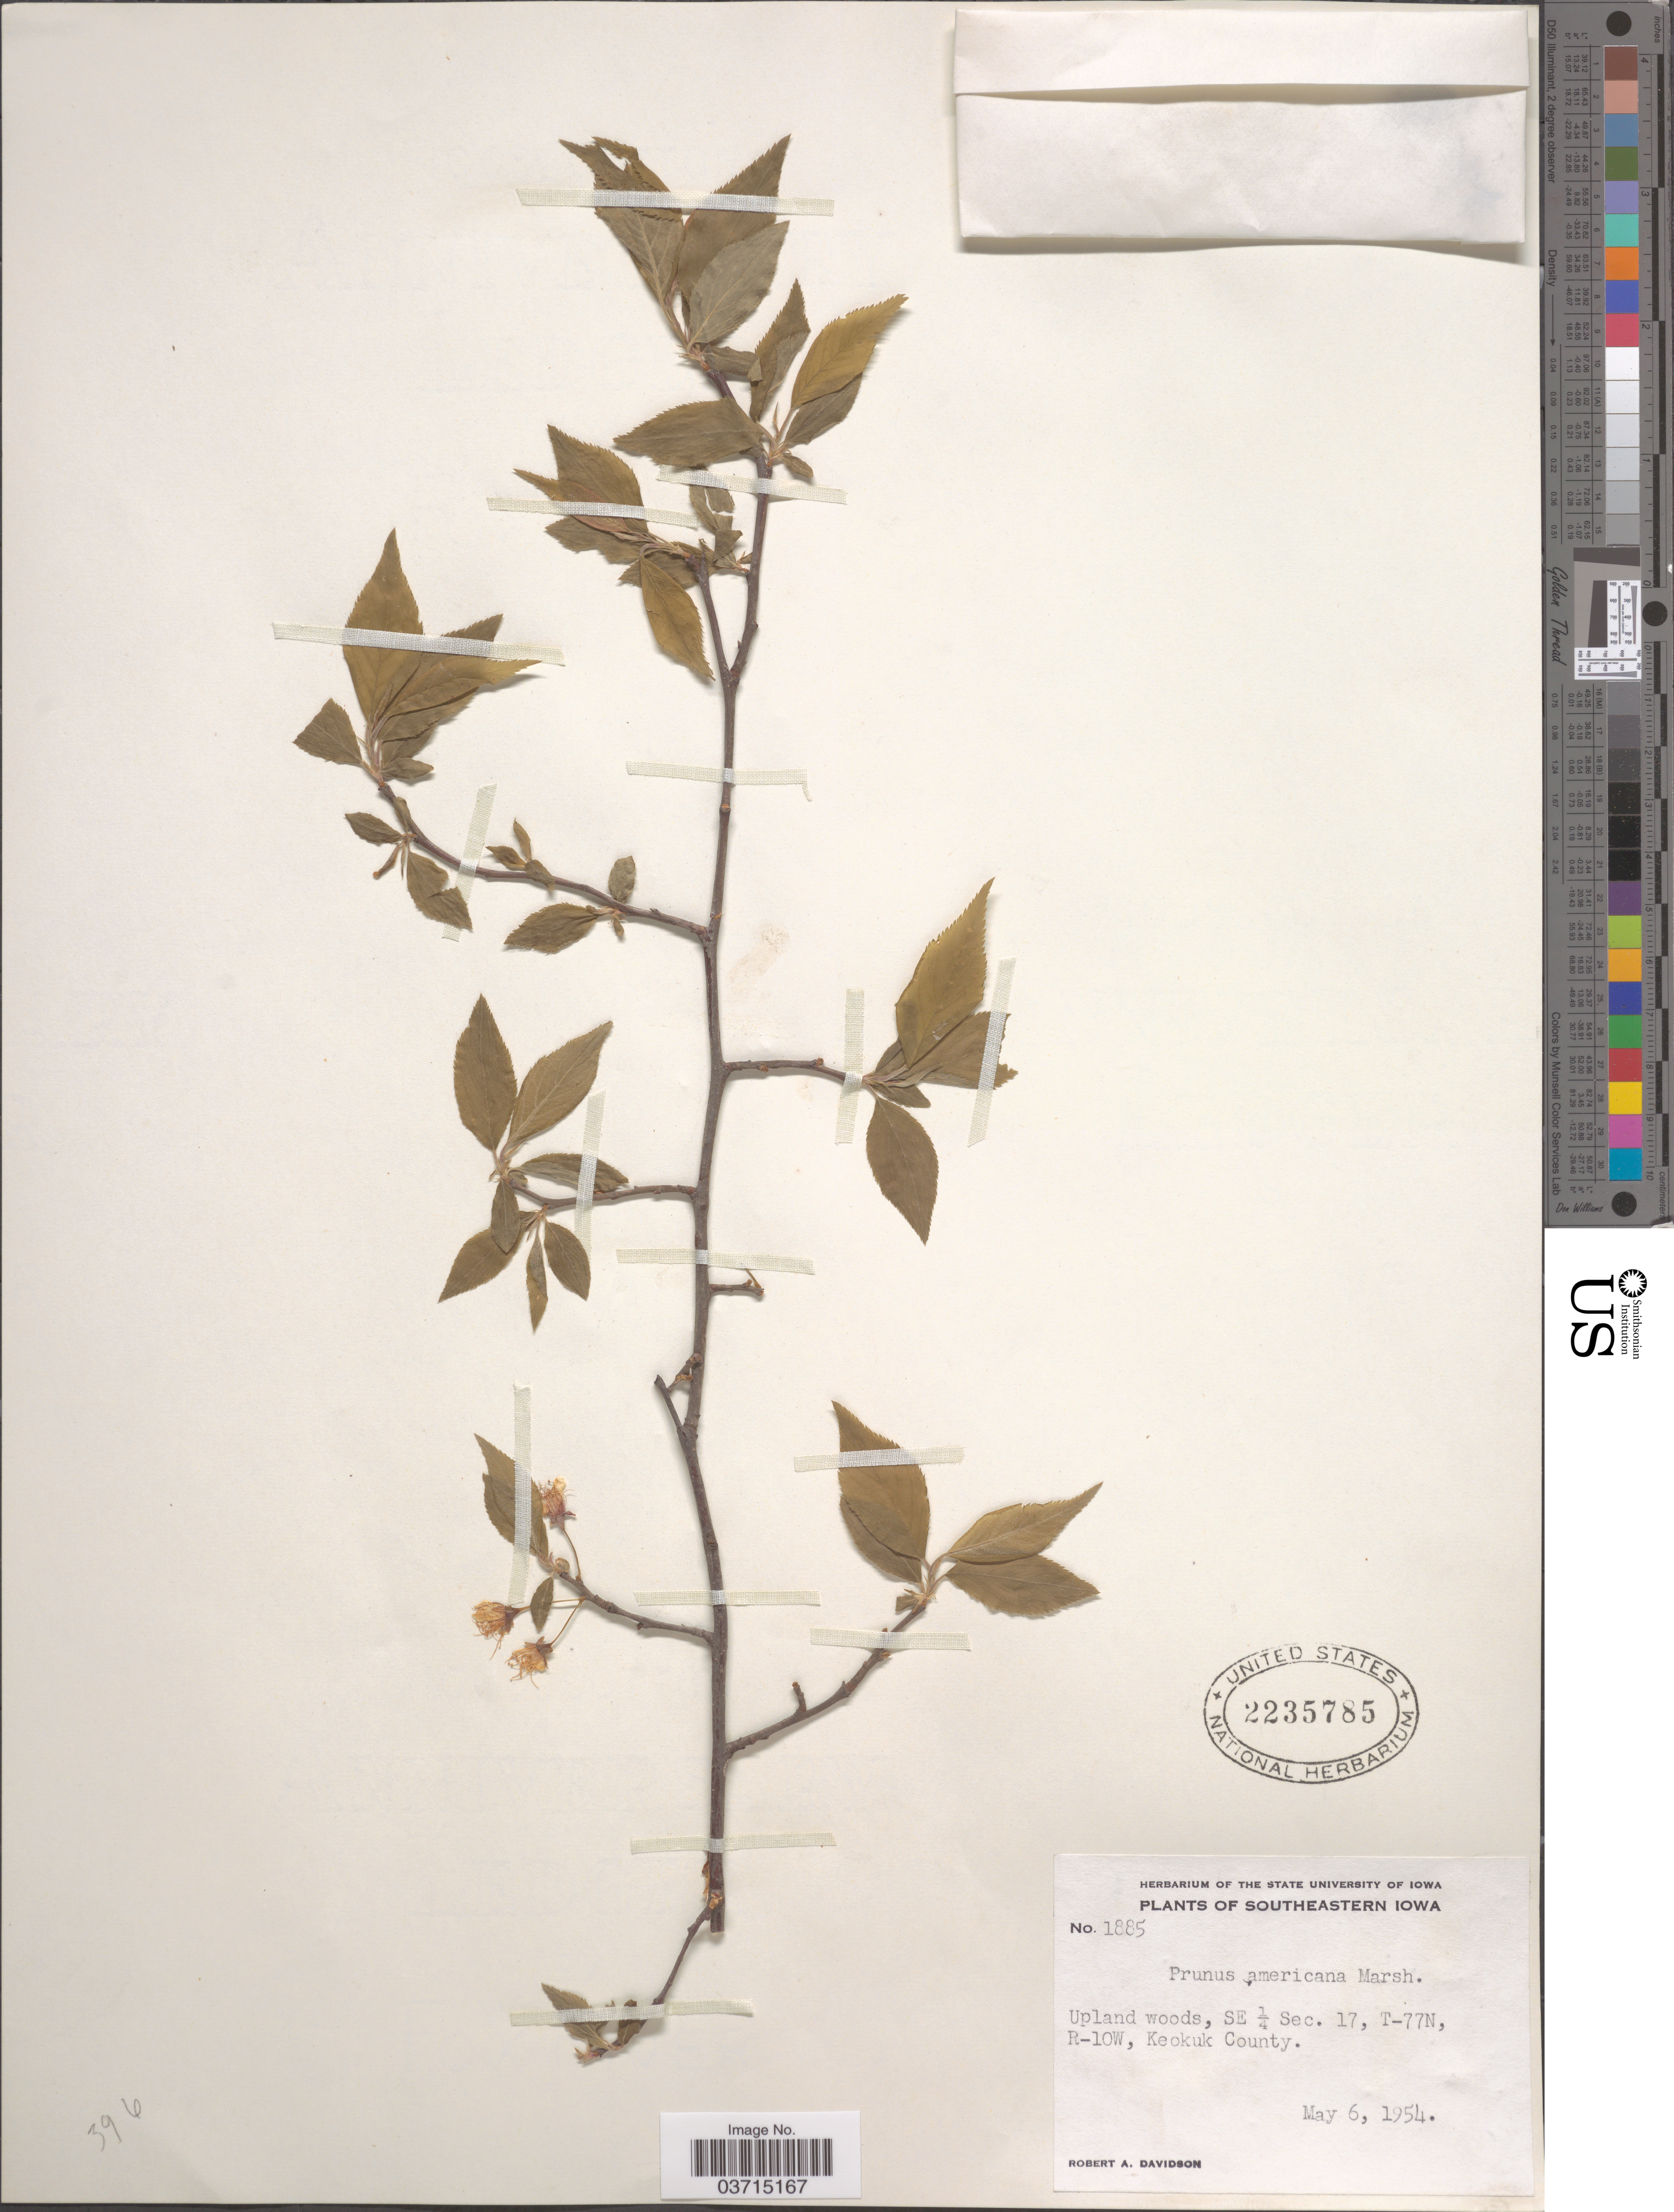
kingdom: Plantae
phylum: Tracheophyta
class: Magnoliopsida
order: Rosales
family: Rosaceae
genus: Prunus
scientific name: Prunus americana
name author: Marshall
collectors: R. A. Davidson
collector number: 1885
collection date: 1954-05-06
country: United States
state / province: Iowa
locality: Southeastern Iowa. Upland woods, SE ¼ Sec. 17, T-77N, R-10W, Keokuk County.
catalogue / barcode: US 2235785